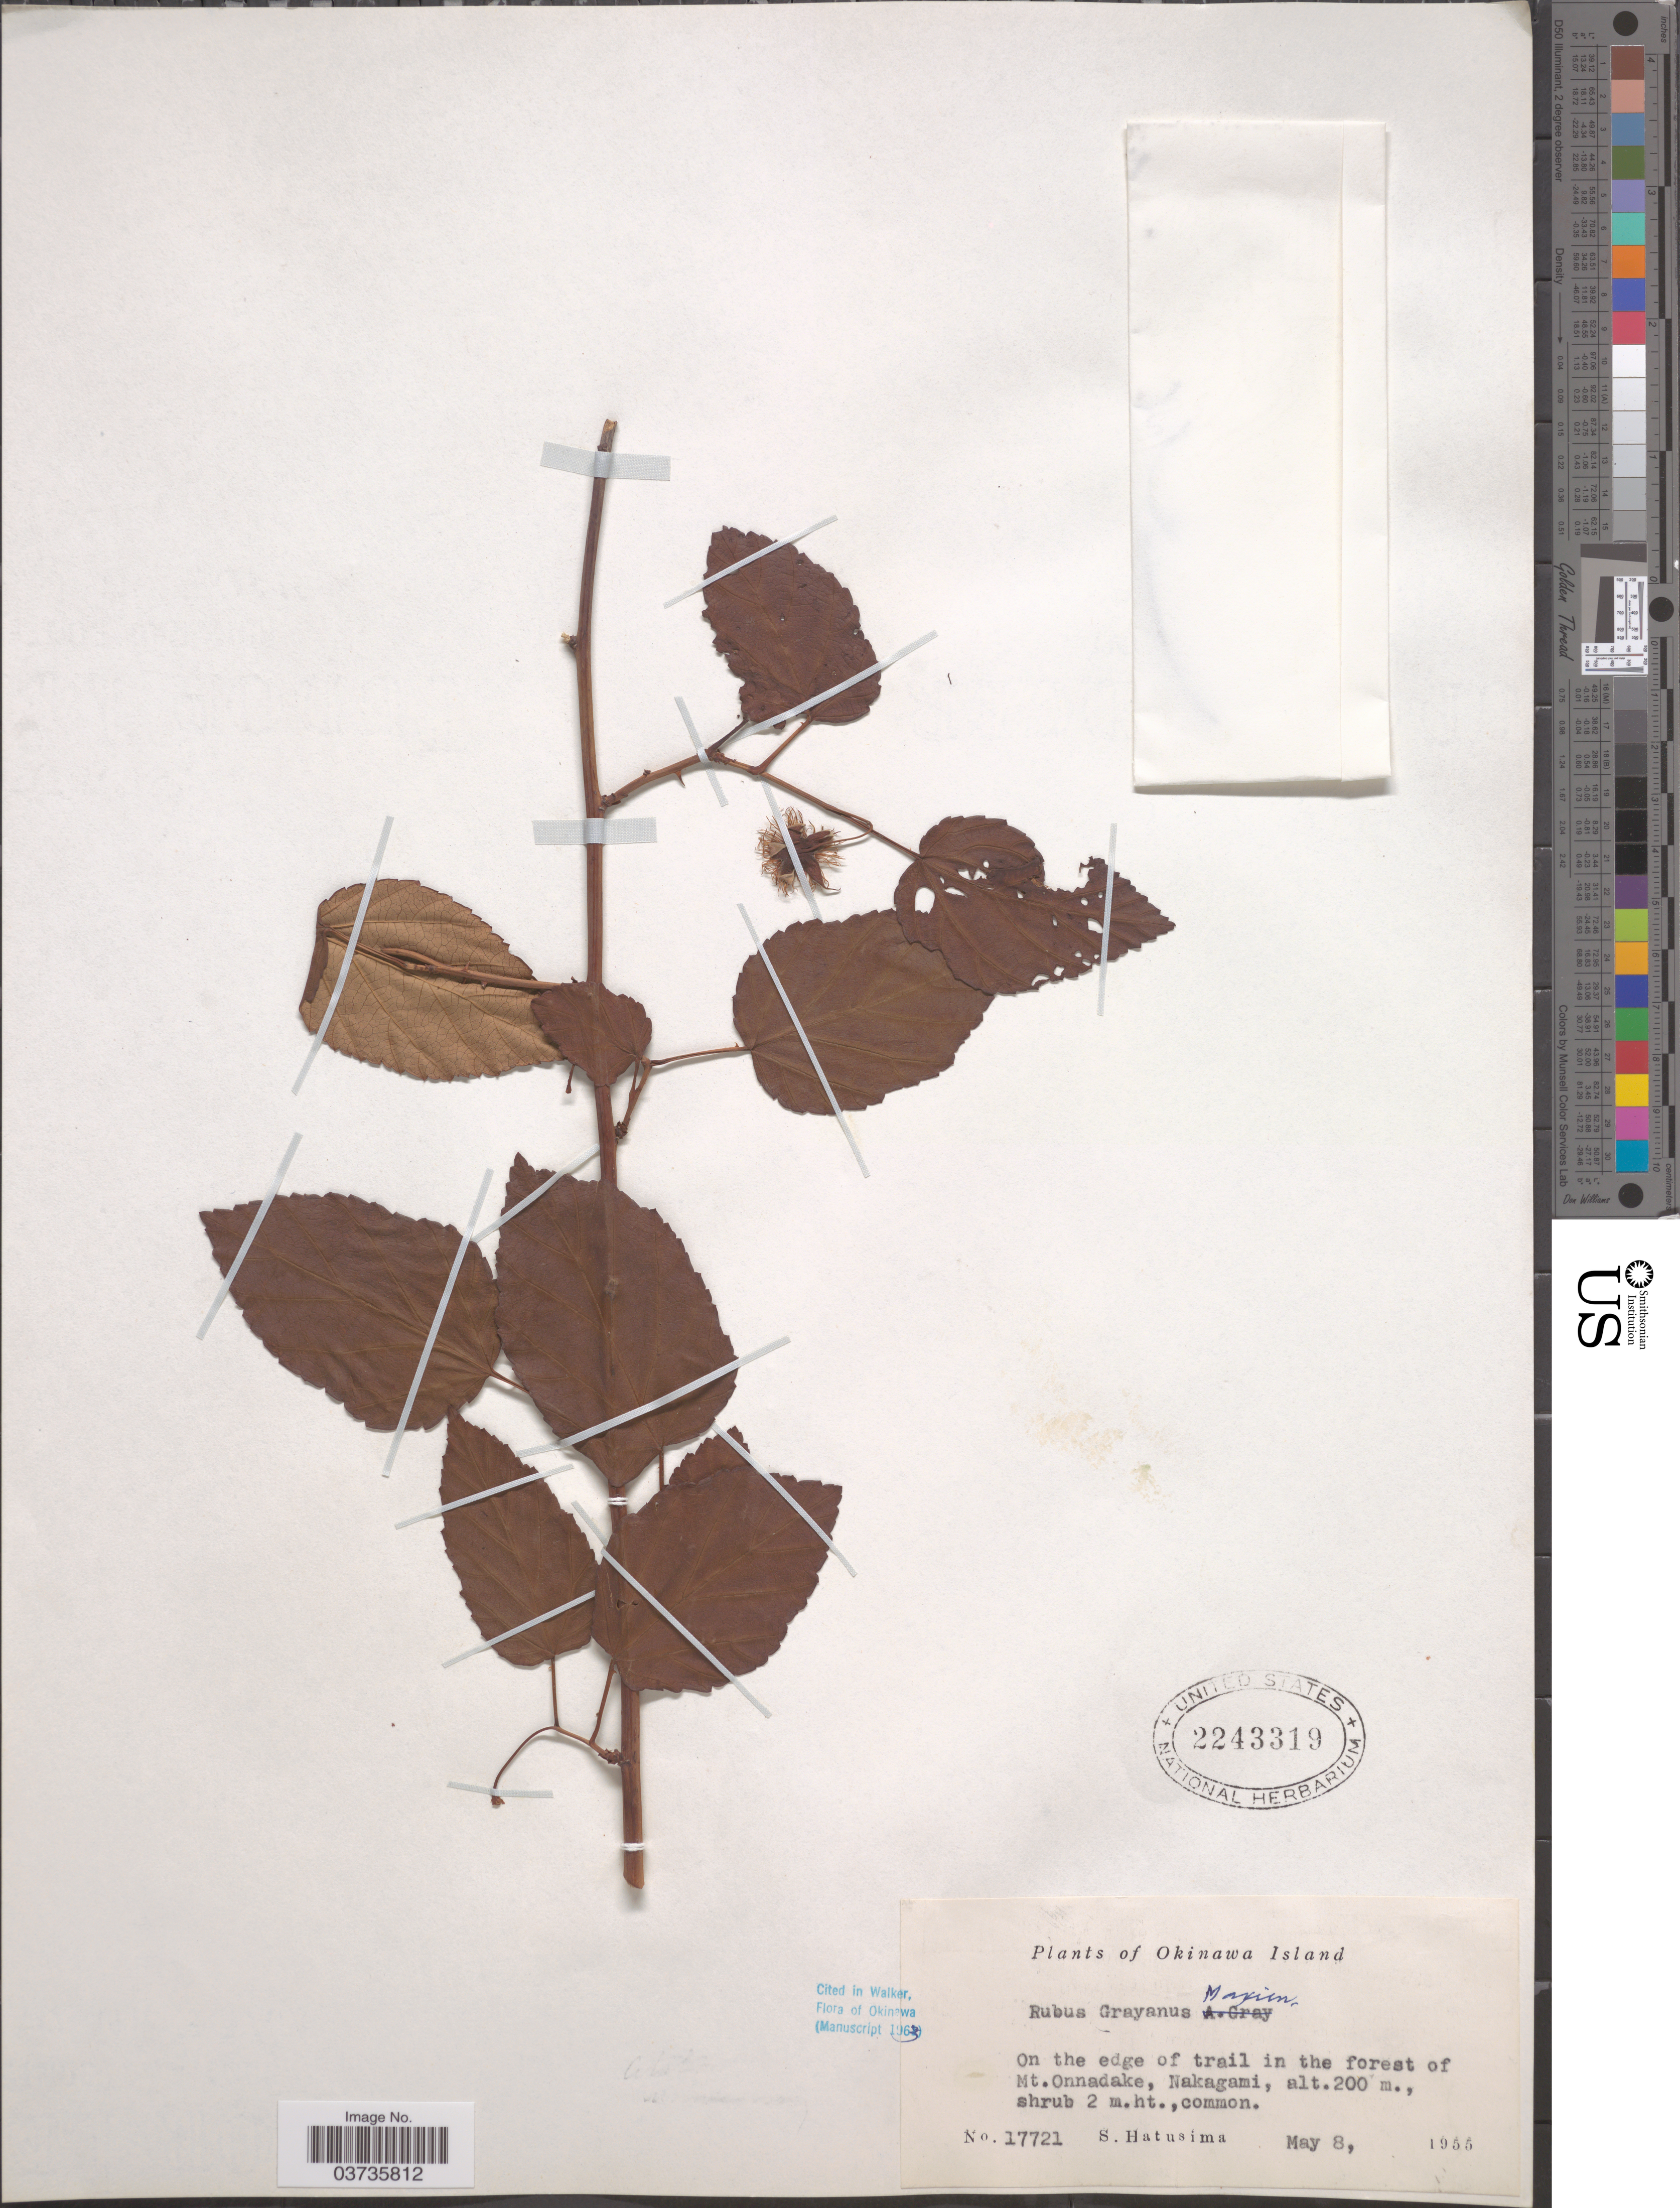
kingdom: Plantae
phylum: Tracheophyta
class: Magnoliopsida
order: Rosales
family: Rosaceae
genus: Rubus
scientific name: Rubus grayanus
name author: Maxim.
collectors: S. Hatusima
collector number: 17721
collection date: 1955-05-08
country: Japan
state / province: Okinawa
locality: Okinawa Island. On the edge of trail in the forest of Mt. Onnadake, Nakagami.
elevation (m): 200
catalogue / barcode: US 2243319